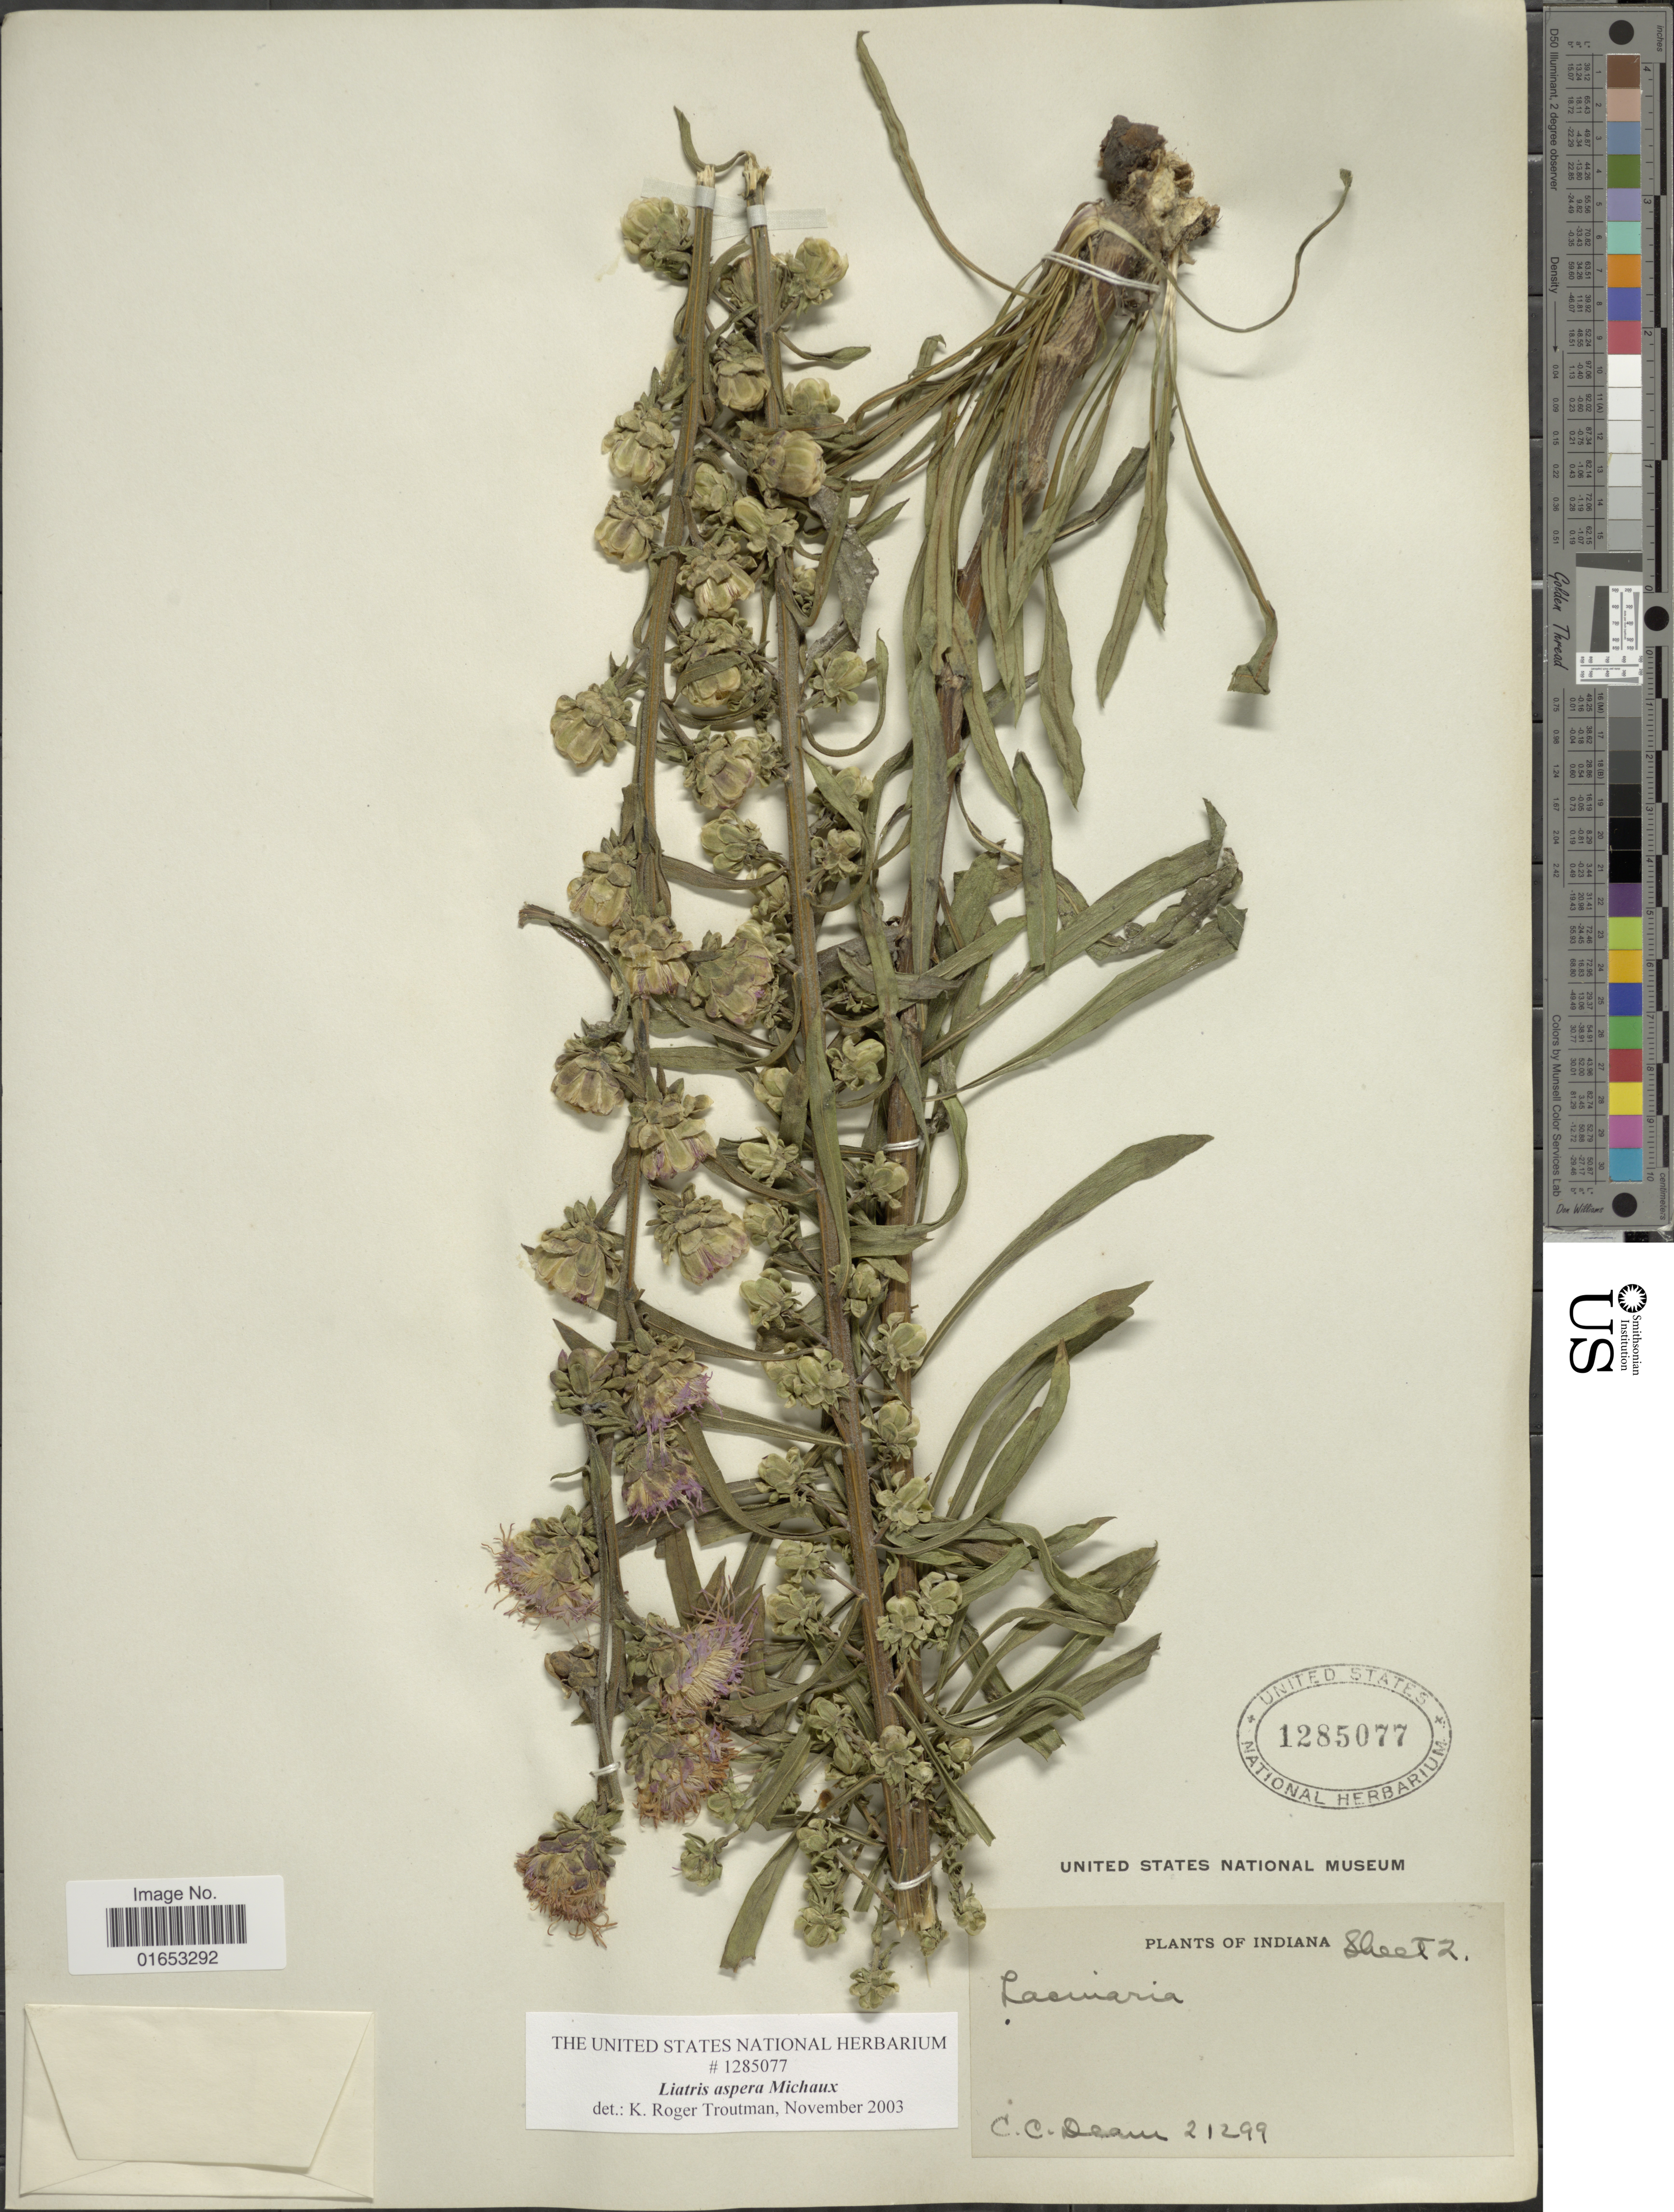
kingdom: Plantae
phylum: Tracheophyta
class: Magnoliopsida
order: Asterales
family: Asteraceae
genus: Liatris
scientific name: Liatris aspera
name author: Michx.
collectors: C. C. Deam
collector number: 21299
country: United States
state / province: Indiana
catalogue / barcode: US 1285077